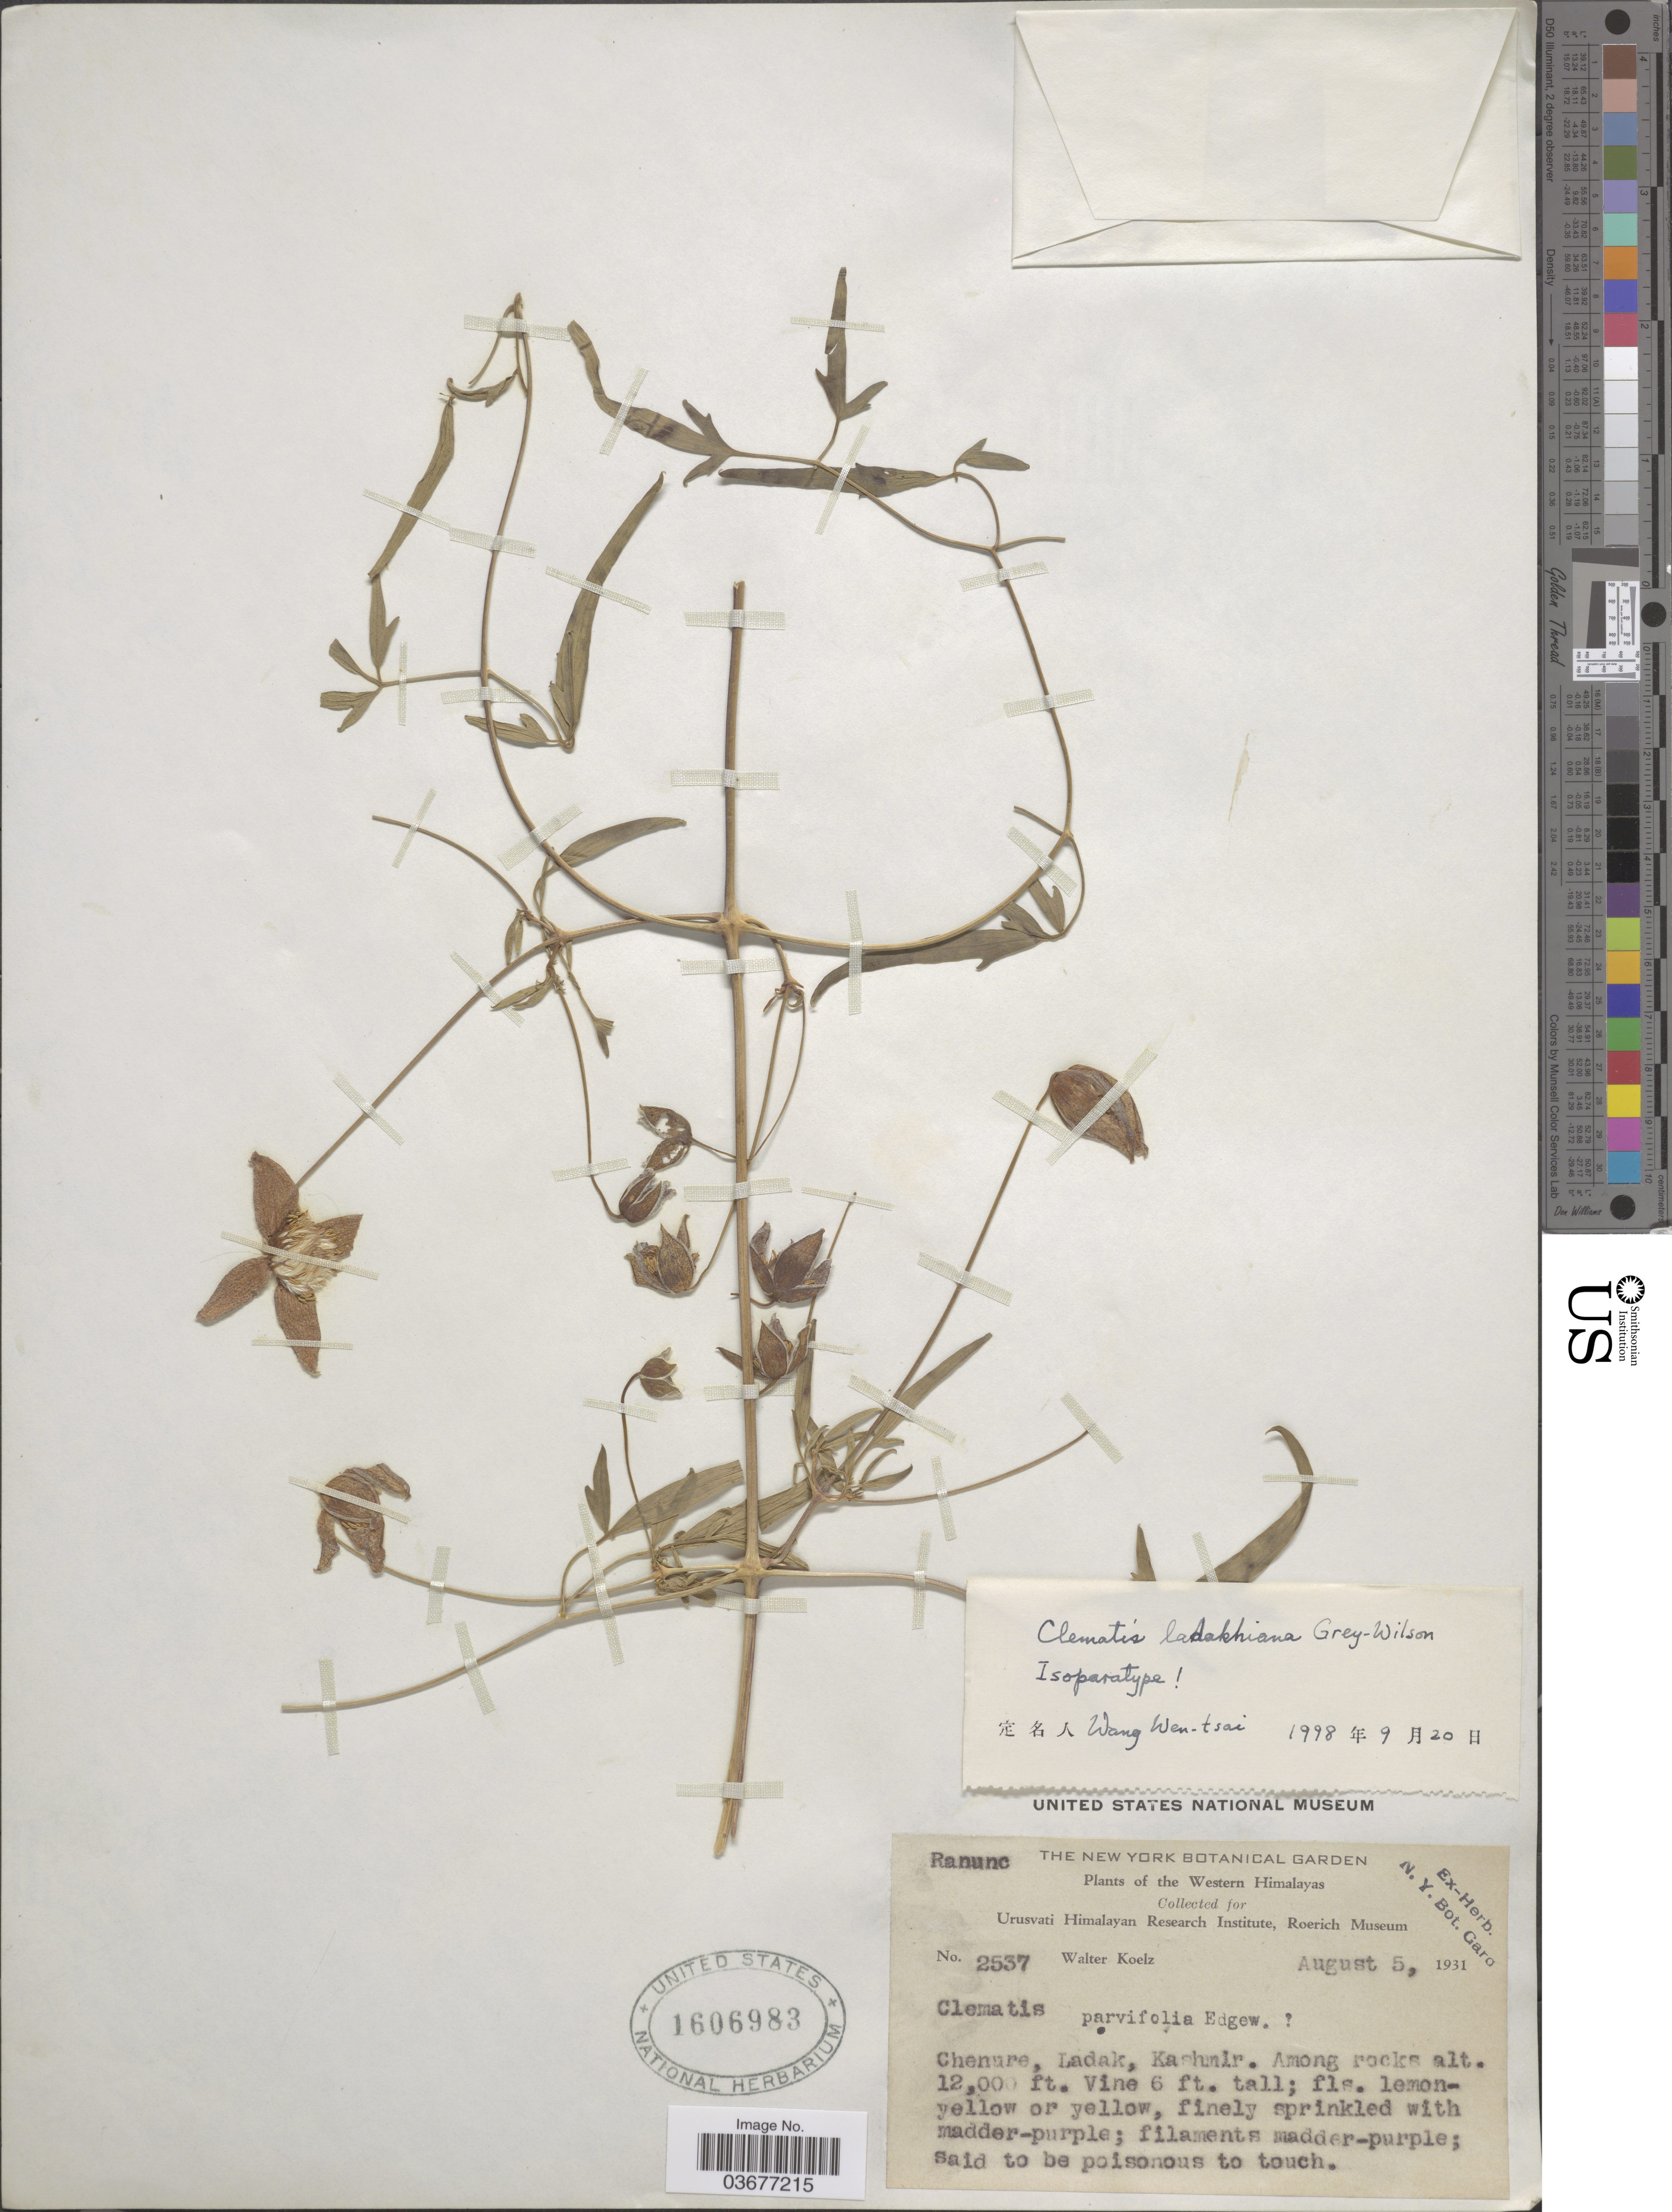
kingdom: Plantae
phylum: Tracheophyta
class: Magnoliopsida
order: Ranunculales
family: Ranunculaceae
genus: Clematis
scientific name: Clematis ladakhiana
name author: Grey-Wilson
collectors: W. N. Koelz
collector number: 2537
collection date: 1931-08-05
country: India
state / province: Ladakh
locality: Western Himalayas. Chenure, Ladak, Kashmir.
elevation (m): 3658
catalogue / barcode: US 1606983